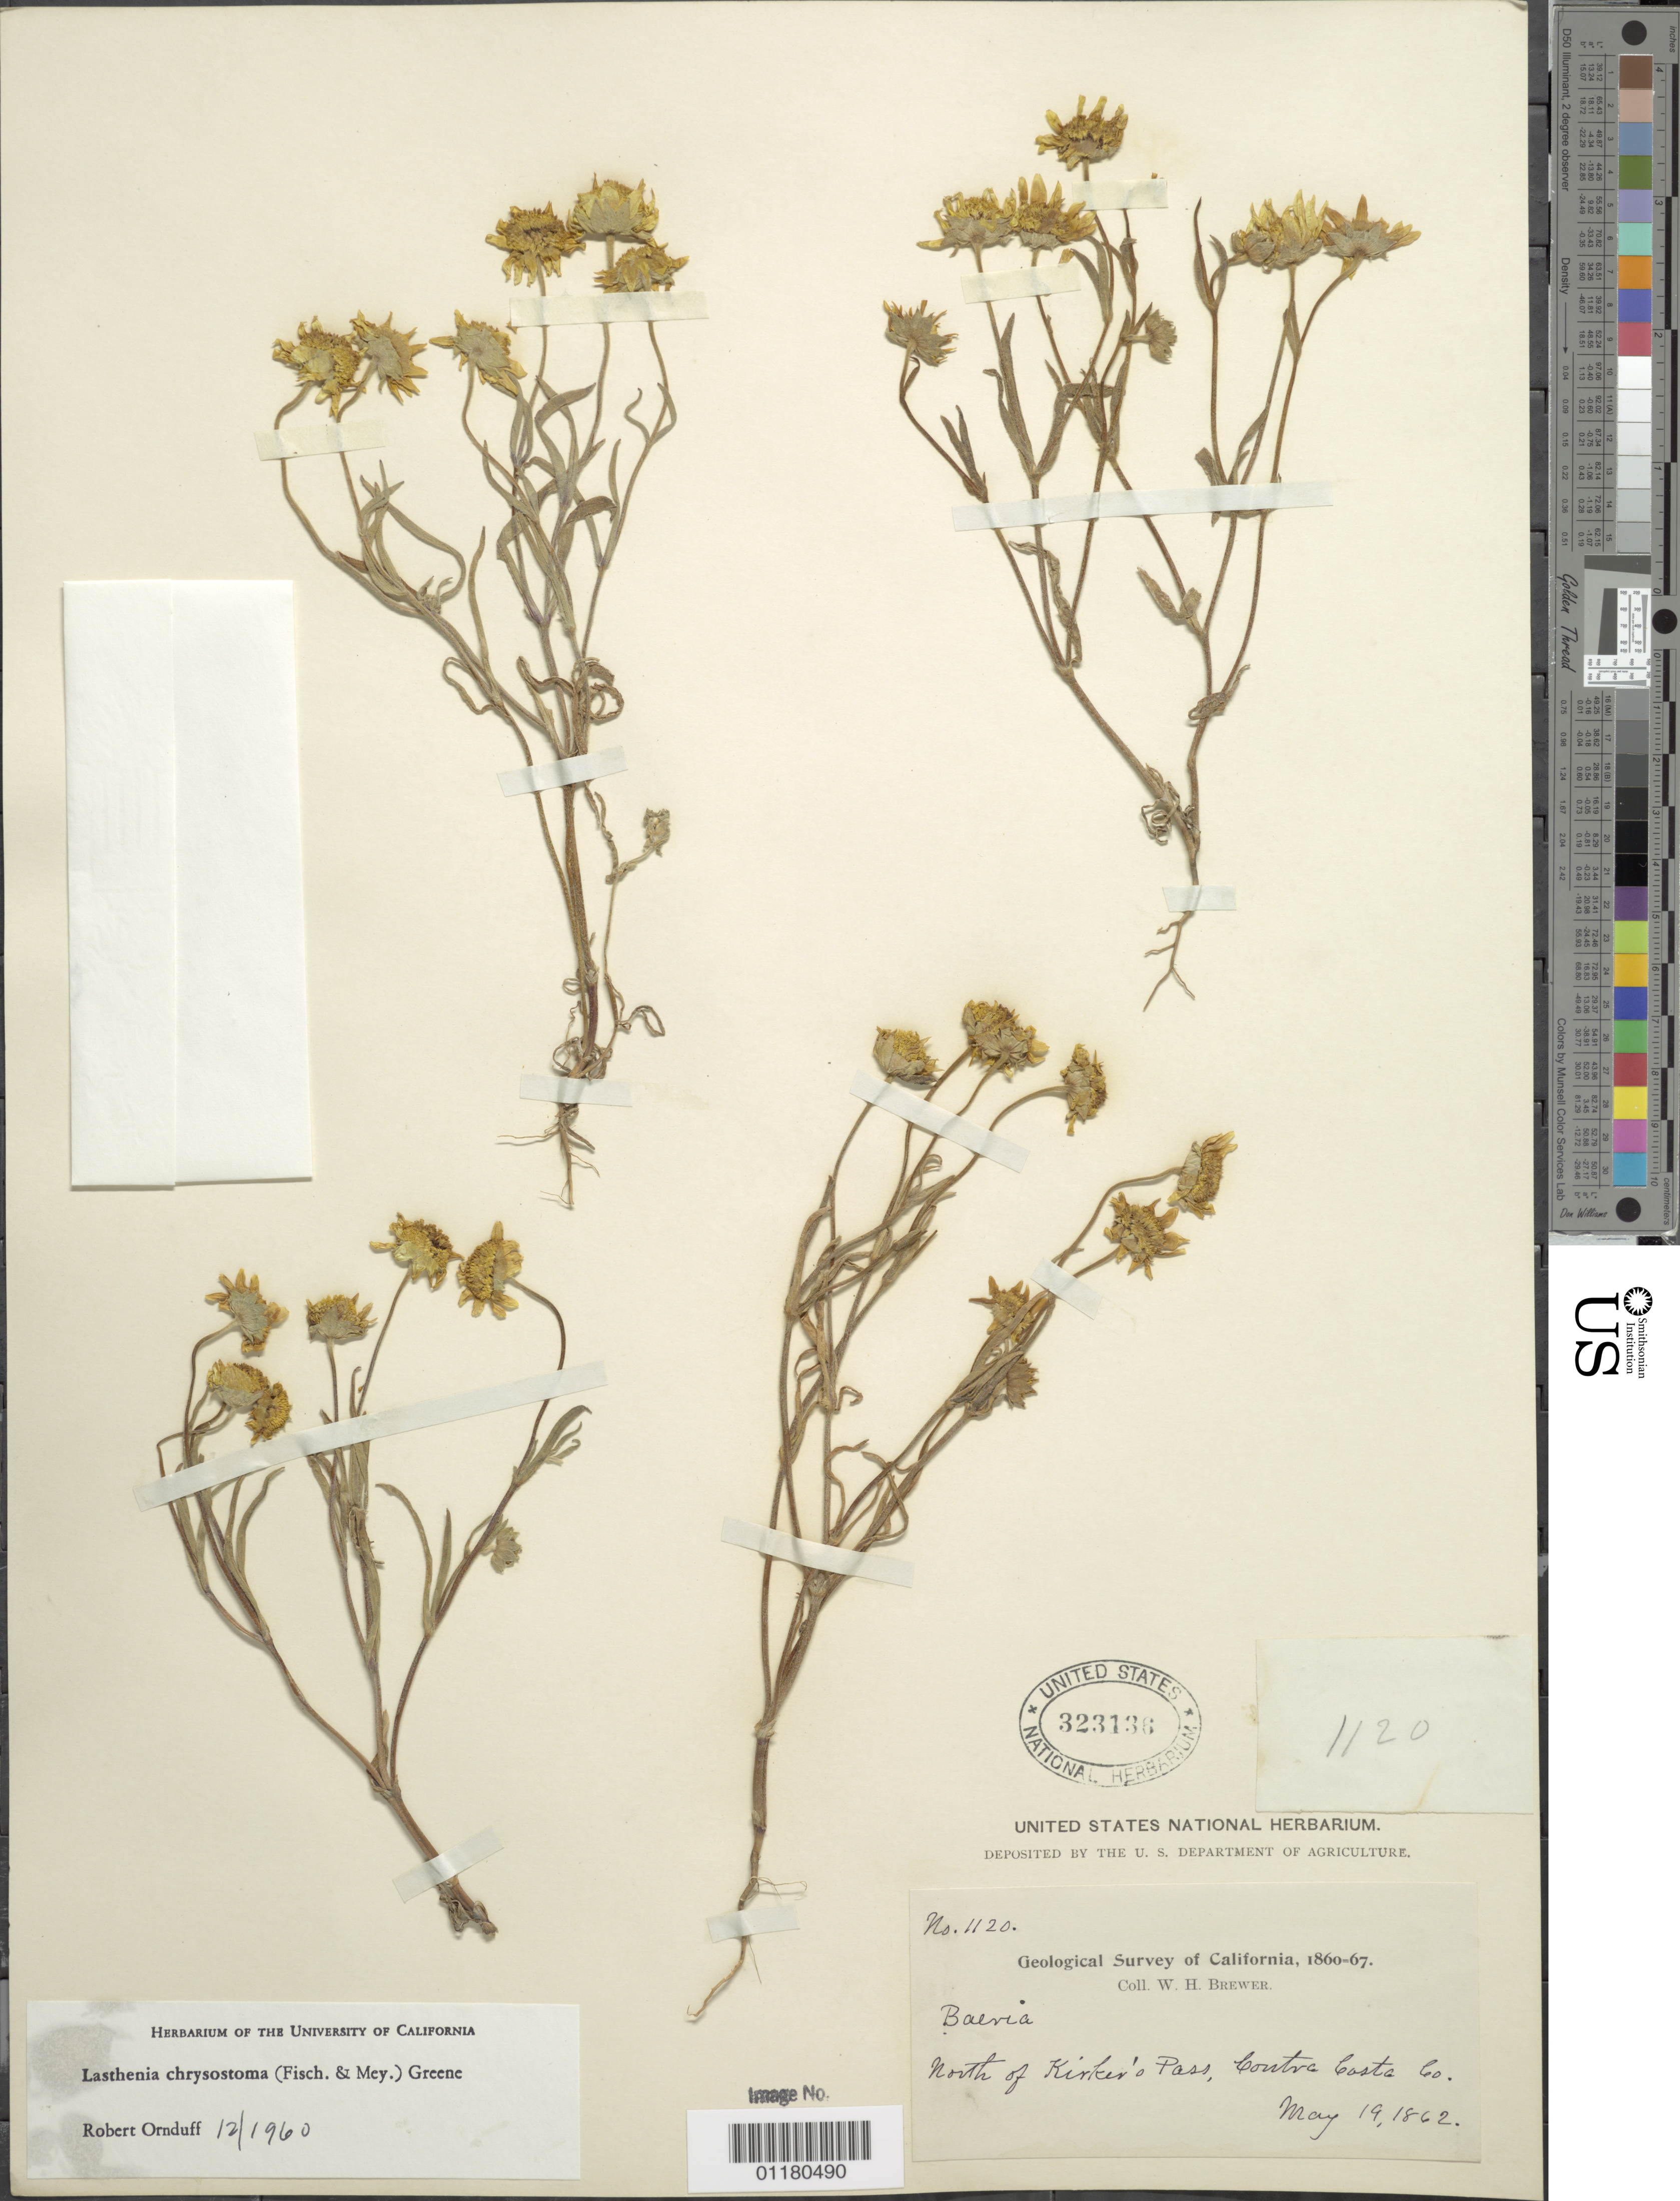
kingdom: Plantae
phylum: Tracheophyta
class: Magnoliopsida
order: Asterales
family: Asteraceae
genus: Lasthenia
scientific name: Lasthenia chrysostoma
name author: (Fisch. & C.A. Mey.) Greene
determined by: Ornduff, R.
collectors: W. H. Brewer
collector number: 1120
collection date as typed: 19 May 1862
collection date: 1862-05-19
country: United States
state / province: California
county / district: Contra Costa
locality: N of Kirker's Pass.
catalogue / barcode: US 323136